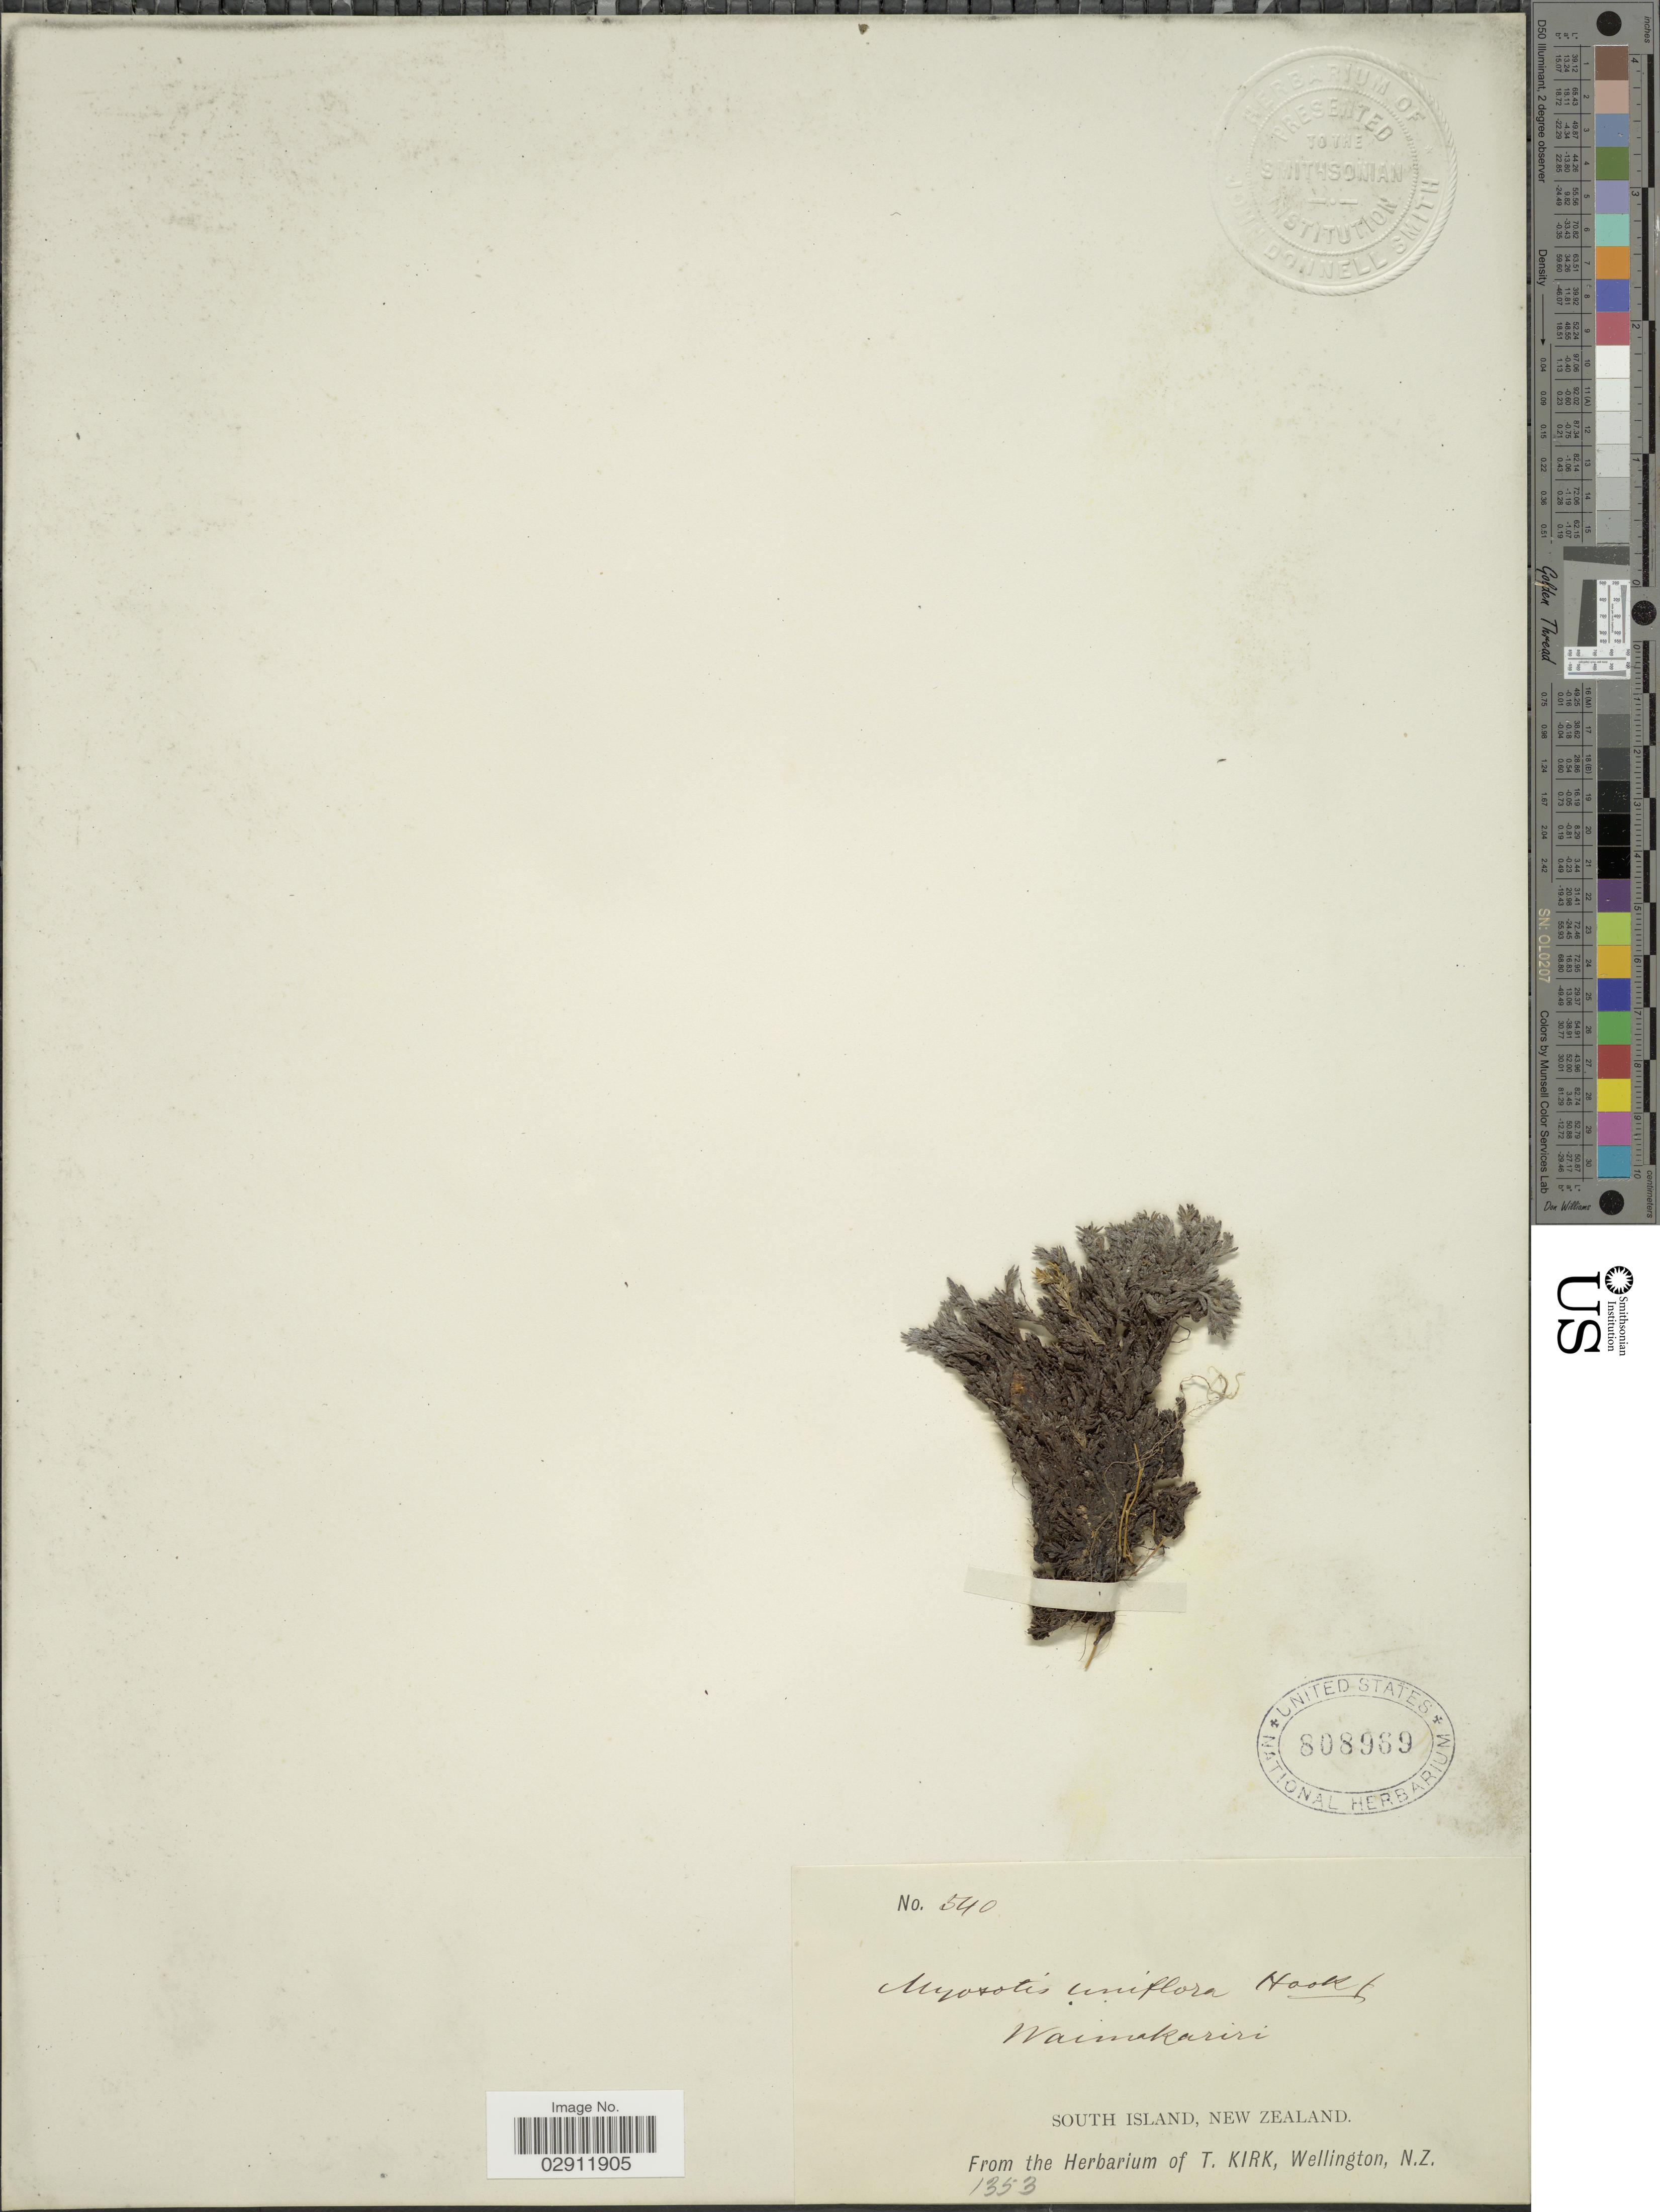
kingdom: Plantae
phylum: Tracheophyta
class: Magnoliopsida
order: Boraginales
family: Boraginaceae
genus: Myosotis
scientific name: Myosotis uniflora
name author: Hook. f.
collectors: ex herb. T. Kirk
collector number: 540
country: New Zealand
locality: South Island.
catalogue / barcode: US 808969